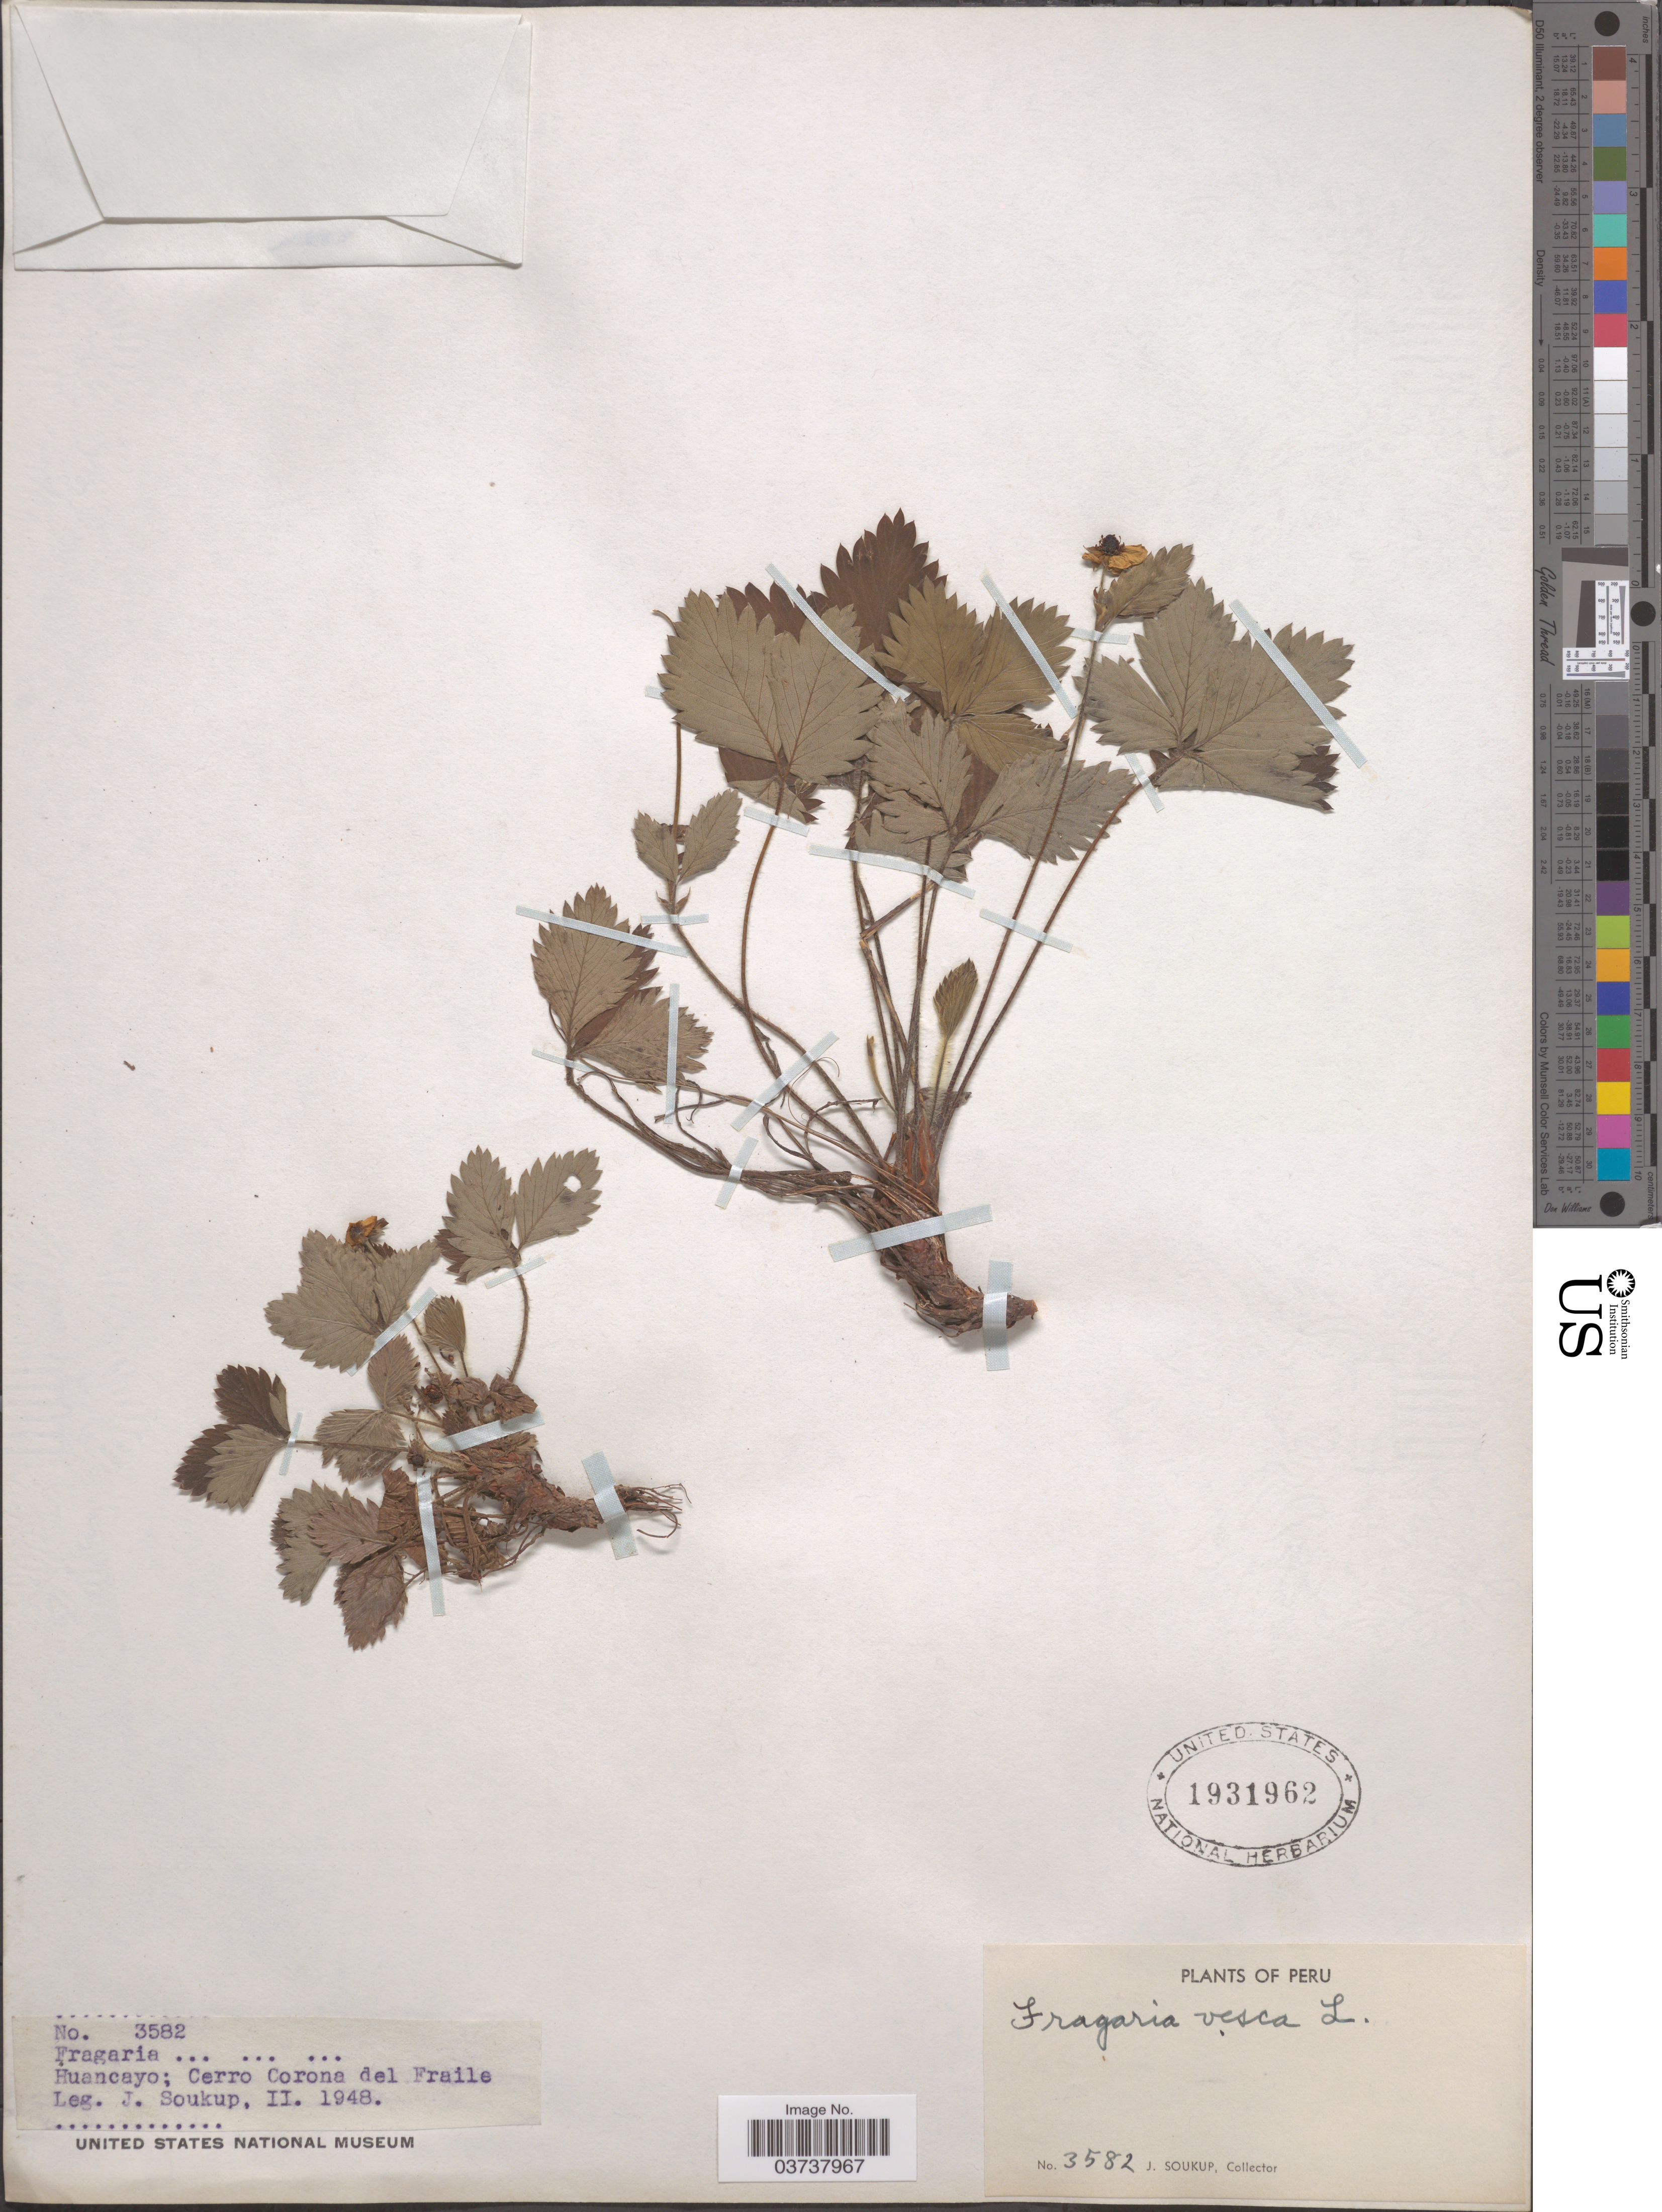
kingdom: Plantae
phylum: Tracheophyta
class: Magnoliopsida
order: Rosales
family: Rosaceae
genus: Fragaria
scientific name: Fragaria vesca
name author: L.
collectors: J. Soukup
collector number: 3582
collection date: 1948-02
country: Peru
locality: Huancayo; Cerro Corona del Fraille.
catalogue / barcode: US 1931962